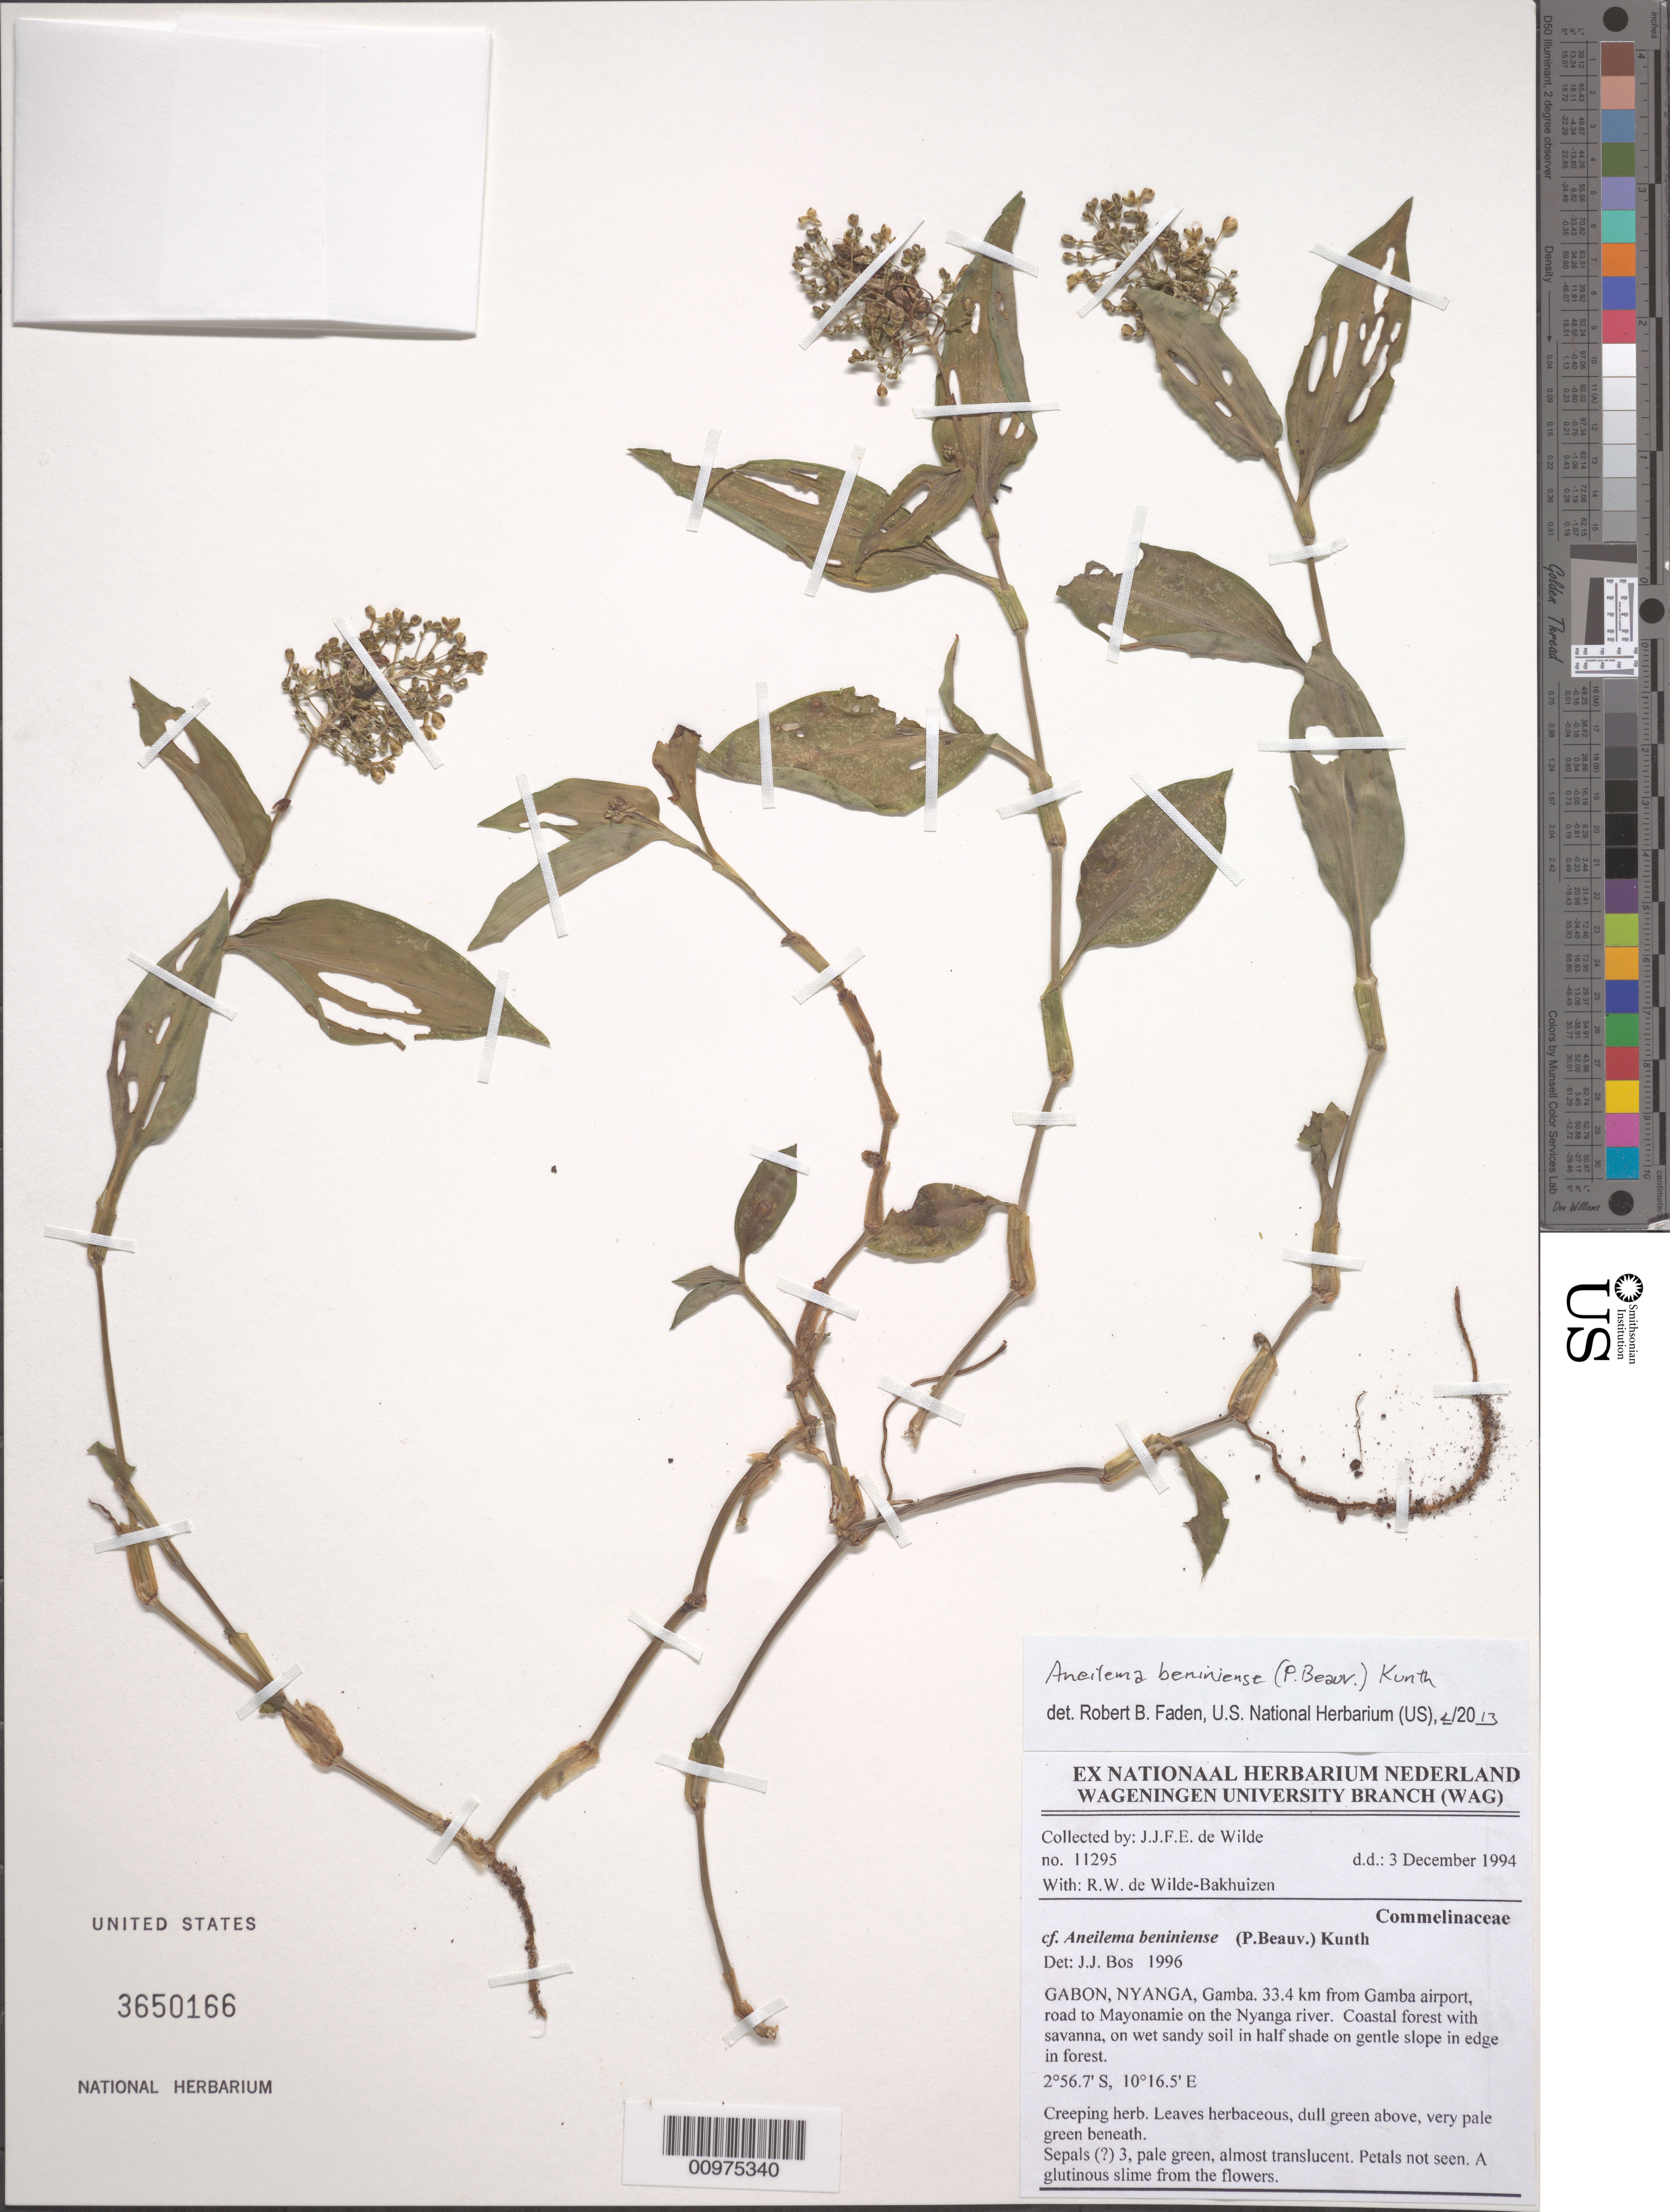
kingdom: Plantae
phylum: Tracheophyta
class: Liliopsida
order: Commelinales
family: Commelinaceae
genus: Aneilema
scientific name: Aneilema beniniense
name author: (P. Beauv.) Kunth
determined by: Faden, Robert B., (US), Smithsonian Institution - National Museum of Natural History (UNITED STATES)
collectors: J.J. de Wilde & R. Wilde-Bakhuizen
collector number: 11295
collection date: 1994-12-03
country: Gabon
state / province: Nyanga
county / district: Gamba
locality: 33.4 km from Gamba airport, road to Mayonamie on the Nyanga river.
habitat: Coastal forest with savanna, on wet sandy soil in half shade on gentle slope in edge in forest.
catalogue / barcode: US 3650166